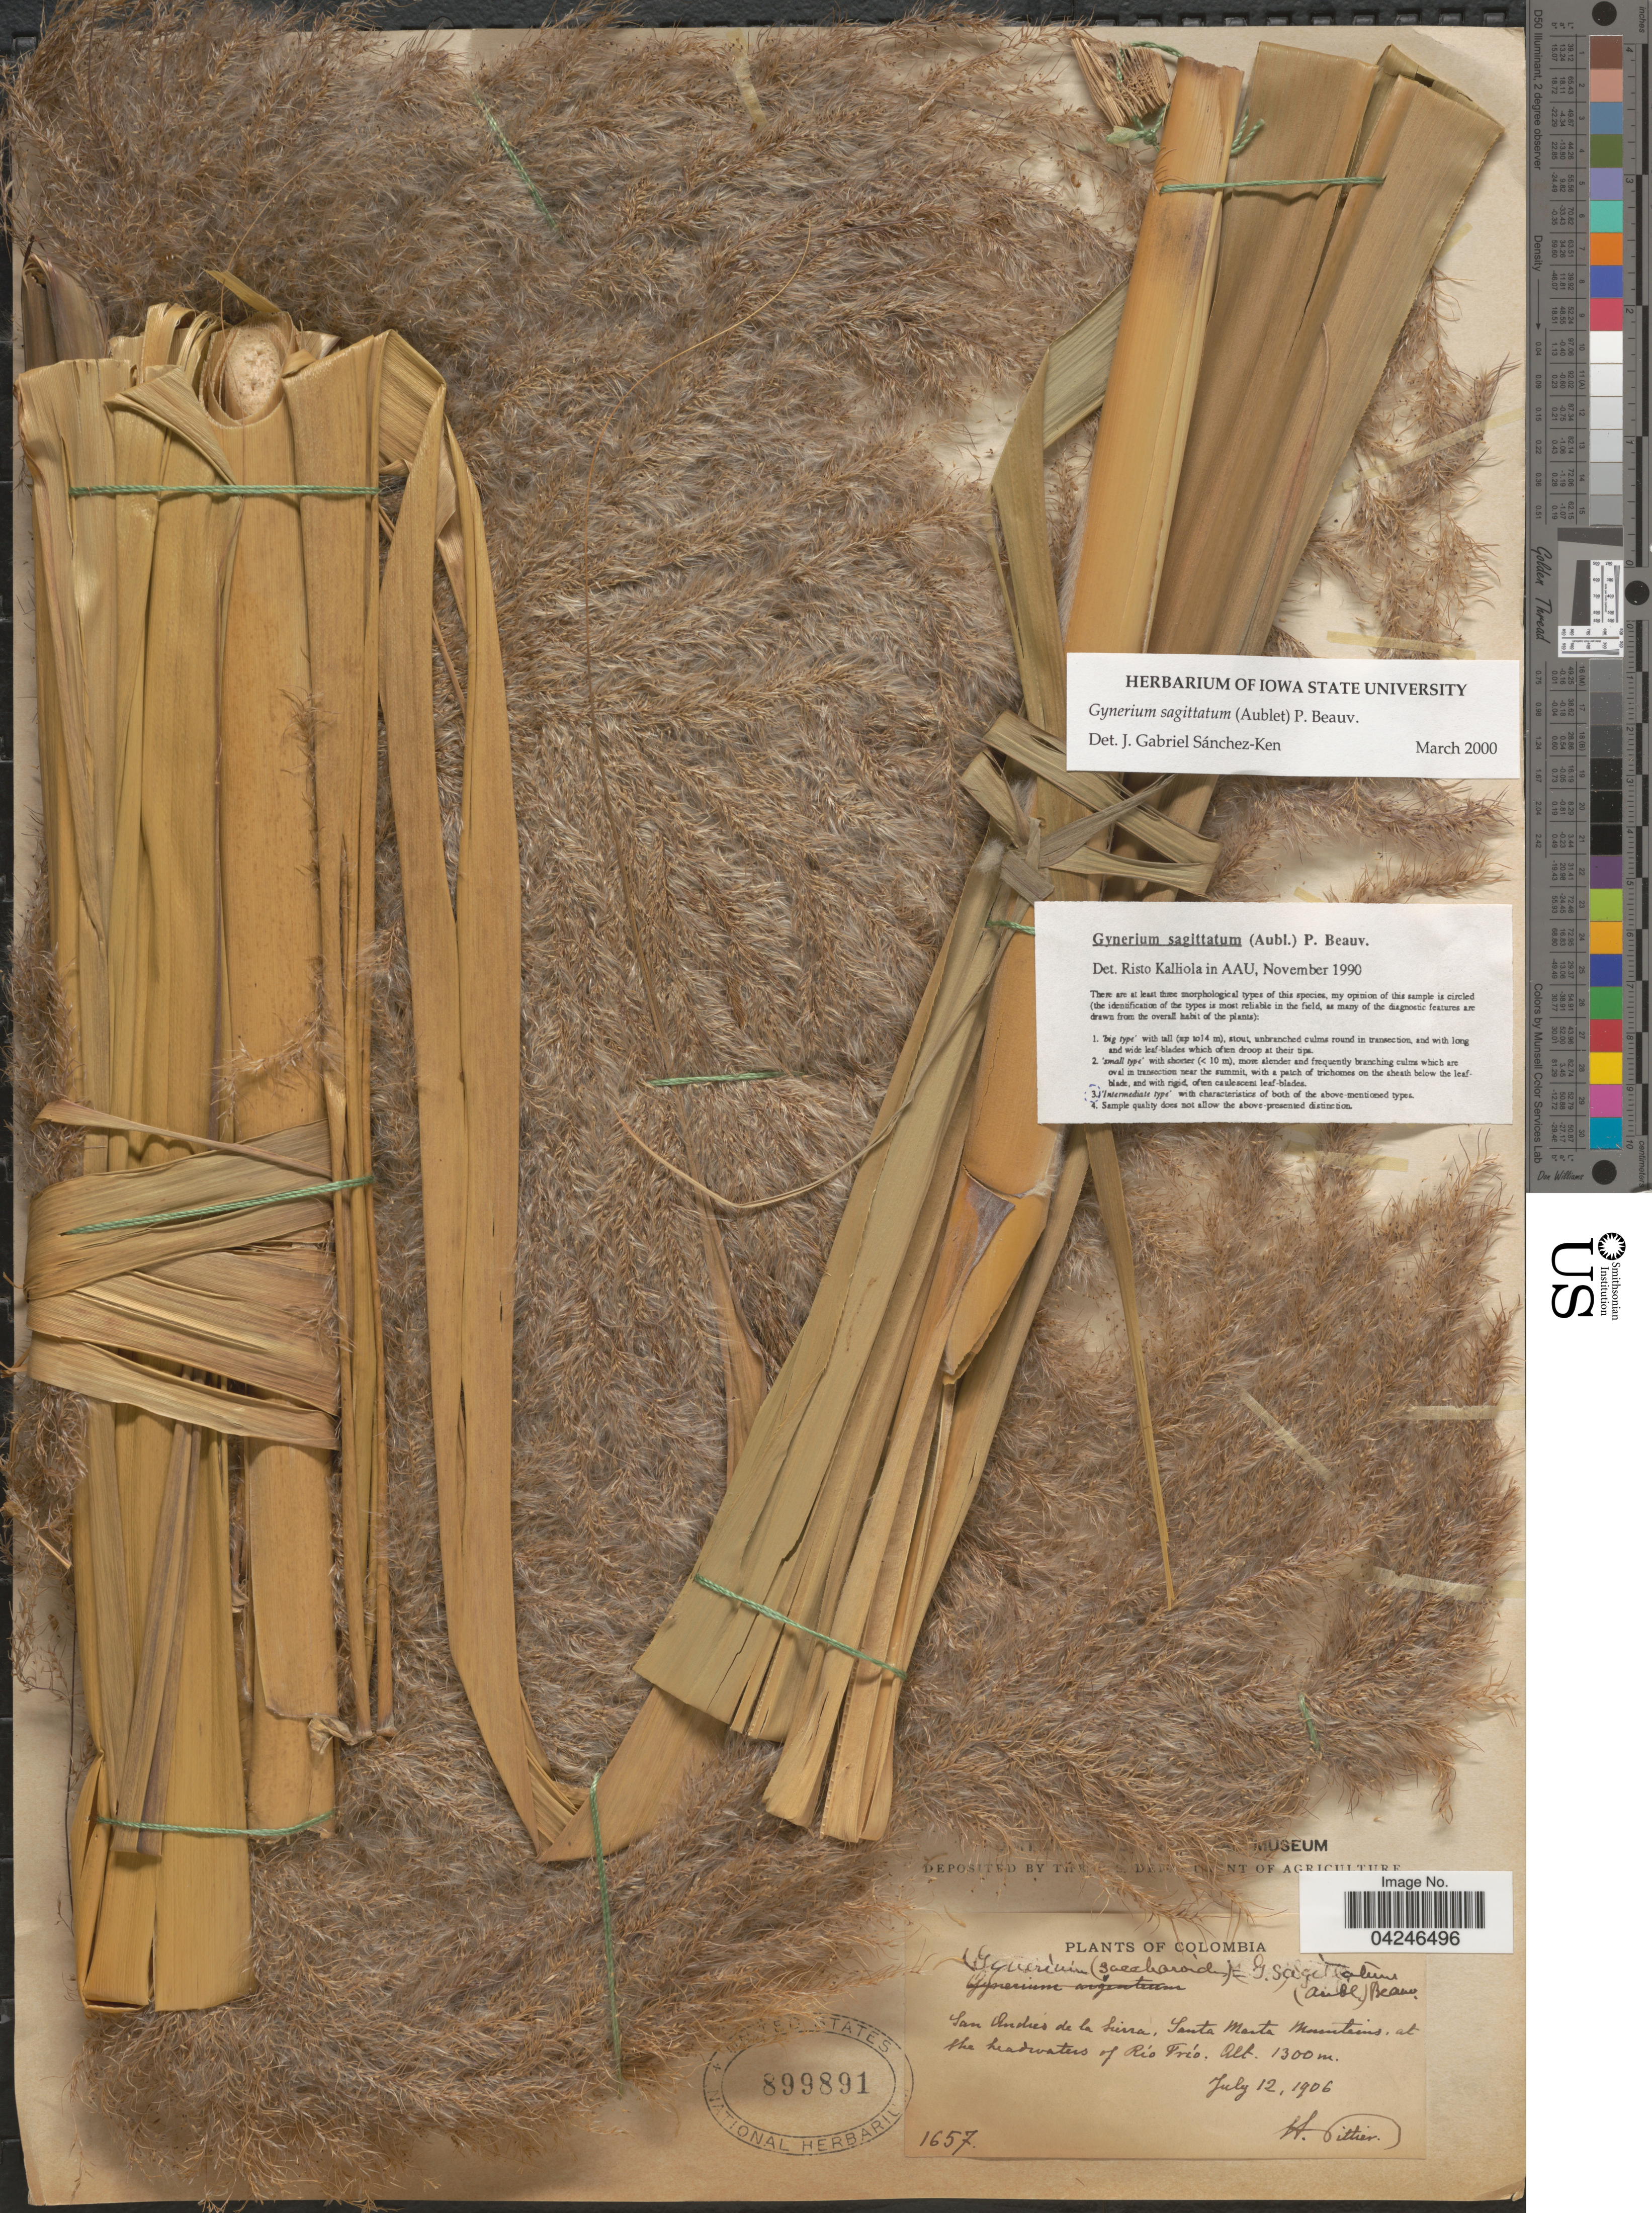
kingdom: Plantae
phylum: Tracheophyta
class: Liliopsida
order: Poales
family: Poaceae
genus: Gynerium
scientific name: Gynerium sagittatum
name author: (Aubl.) P. Beauv.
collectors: H. F. Pittier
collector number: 1657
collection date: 1906-07-12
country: Colombia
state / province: San Andres y Providencia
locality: San Andres de la Sierra, Santa Marta Mountains, at the headwaters of Río Frío.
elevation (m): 1300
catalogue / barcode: US 899891